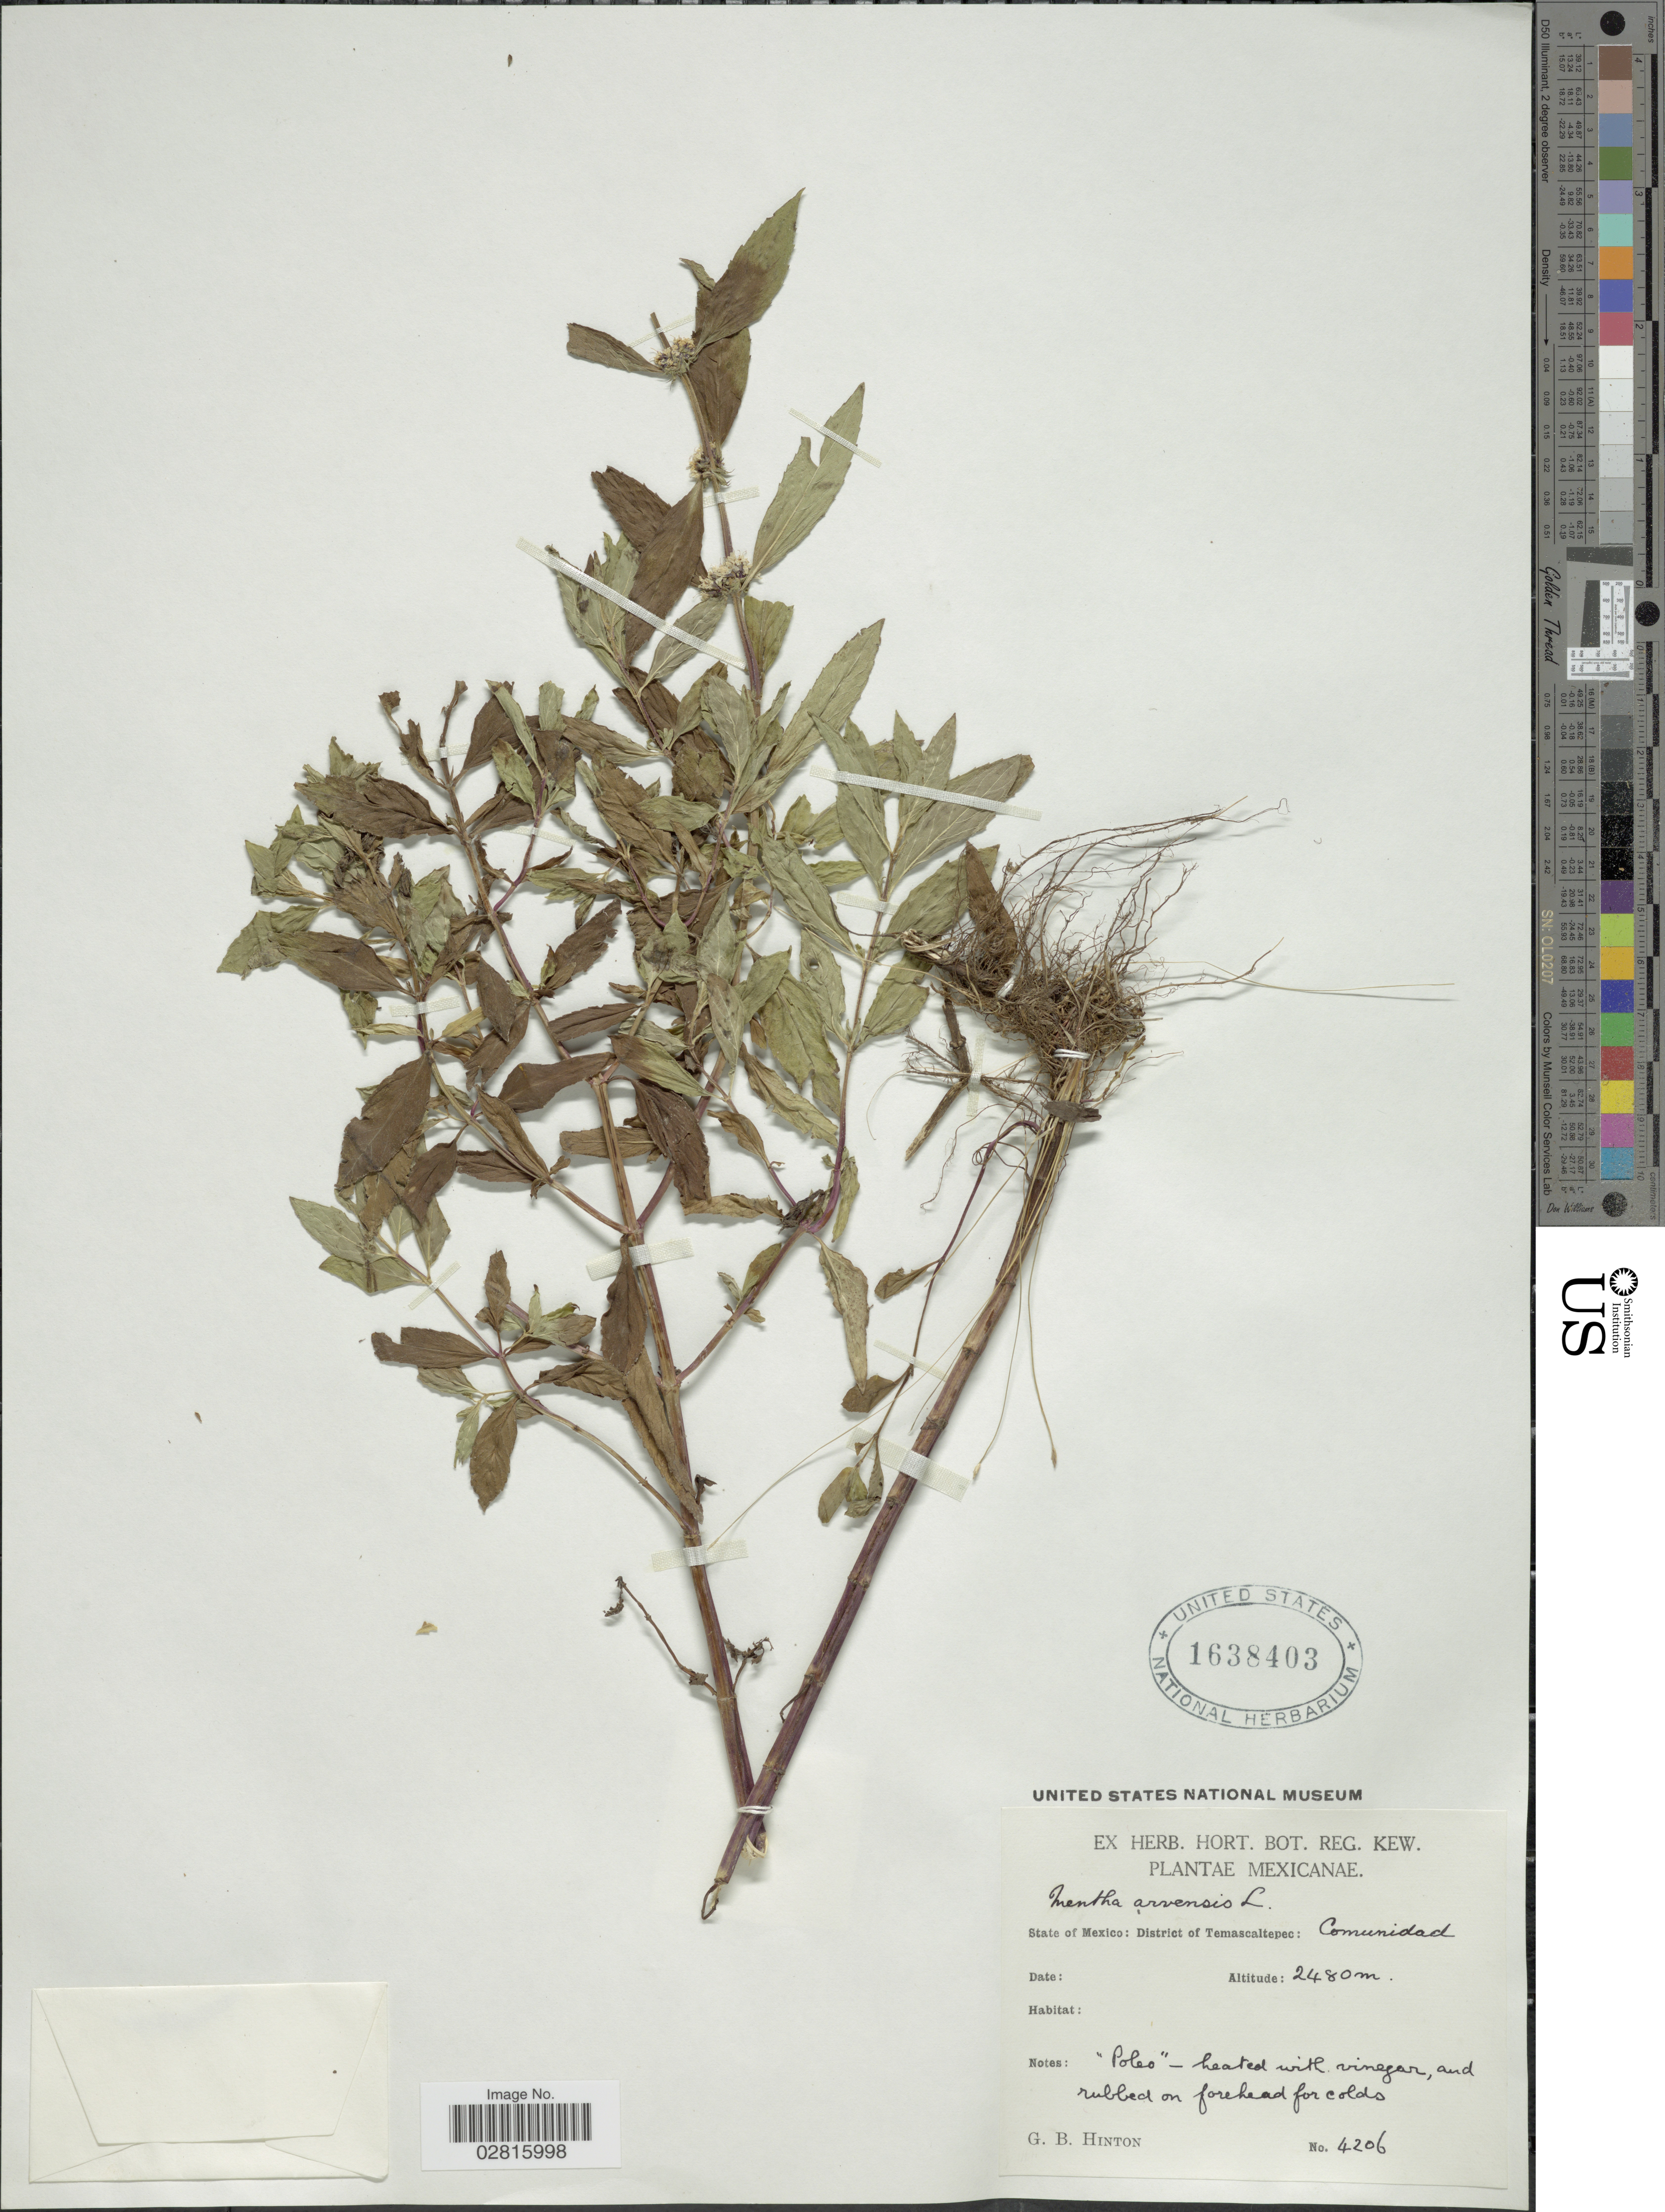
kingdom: Plantae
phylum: Tracheophyta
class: Magnoliopsida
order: Lamiales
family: Lamiaceae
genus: Mentha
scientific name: Mentha arvensis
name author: L.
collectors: G. B. Hinton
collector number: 4206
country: Mexico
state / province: México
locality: State of Mexico: District of Temascaltepec: Comunidad.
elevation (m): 2480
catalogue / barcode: US 1638403